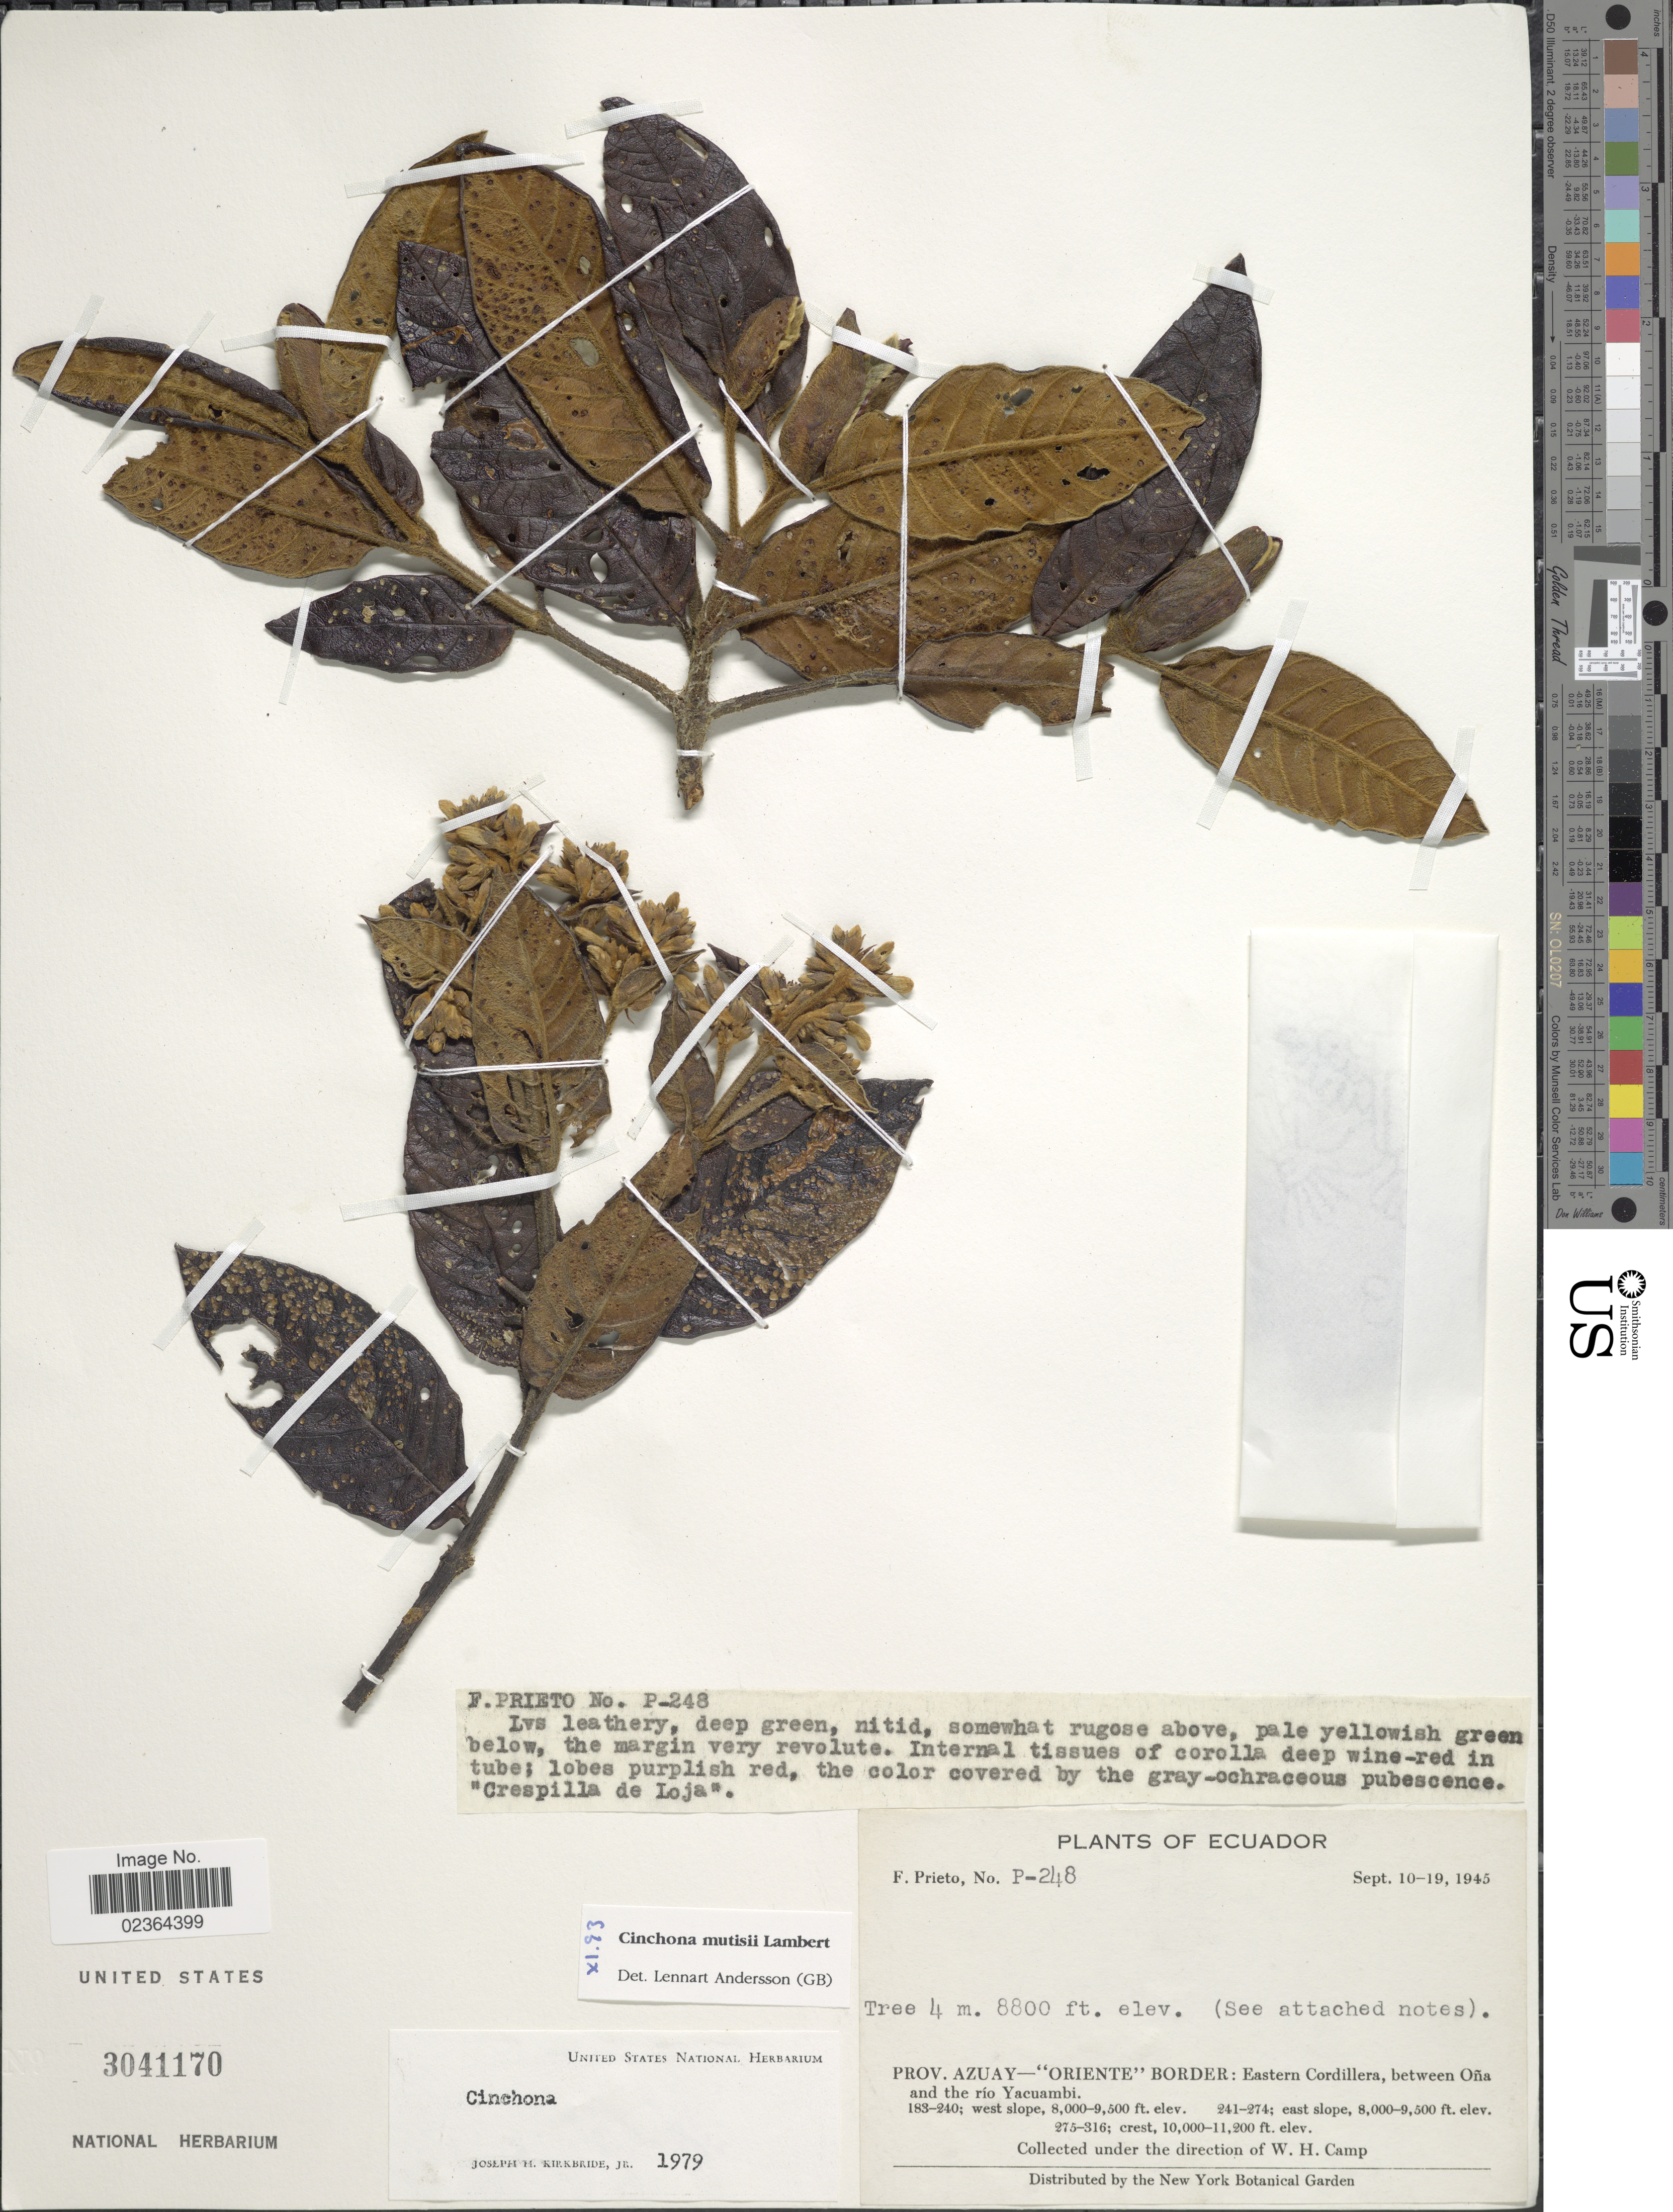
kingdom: Plantae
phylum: Tracheophyta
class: Magnoliopsida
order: Gentianales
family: Rubiaceae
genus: Cinchona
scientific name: Cinchona mutisii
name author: Lamb.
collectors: F. Prieto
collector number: P-248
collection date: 1945-09-10/1945-09-19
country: Ecuador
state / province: Azuay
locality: Prov. Azuay-Oriente Border: Eastern Cordillera, between Ona and the rio Yacuambi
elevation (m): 2682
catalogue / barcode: US 3041170